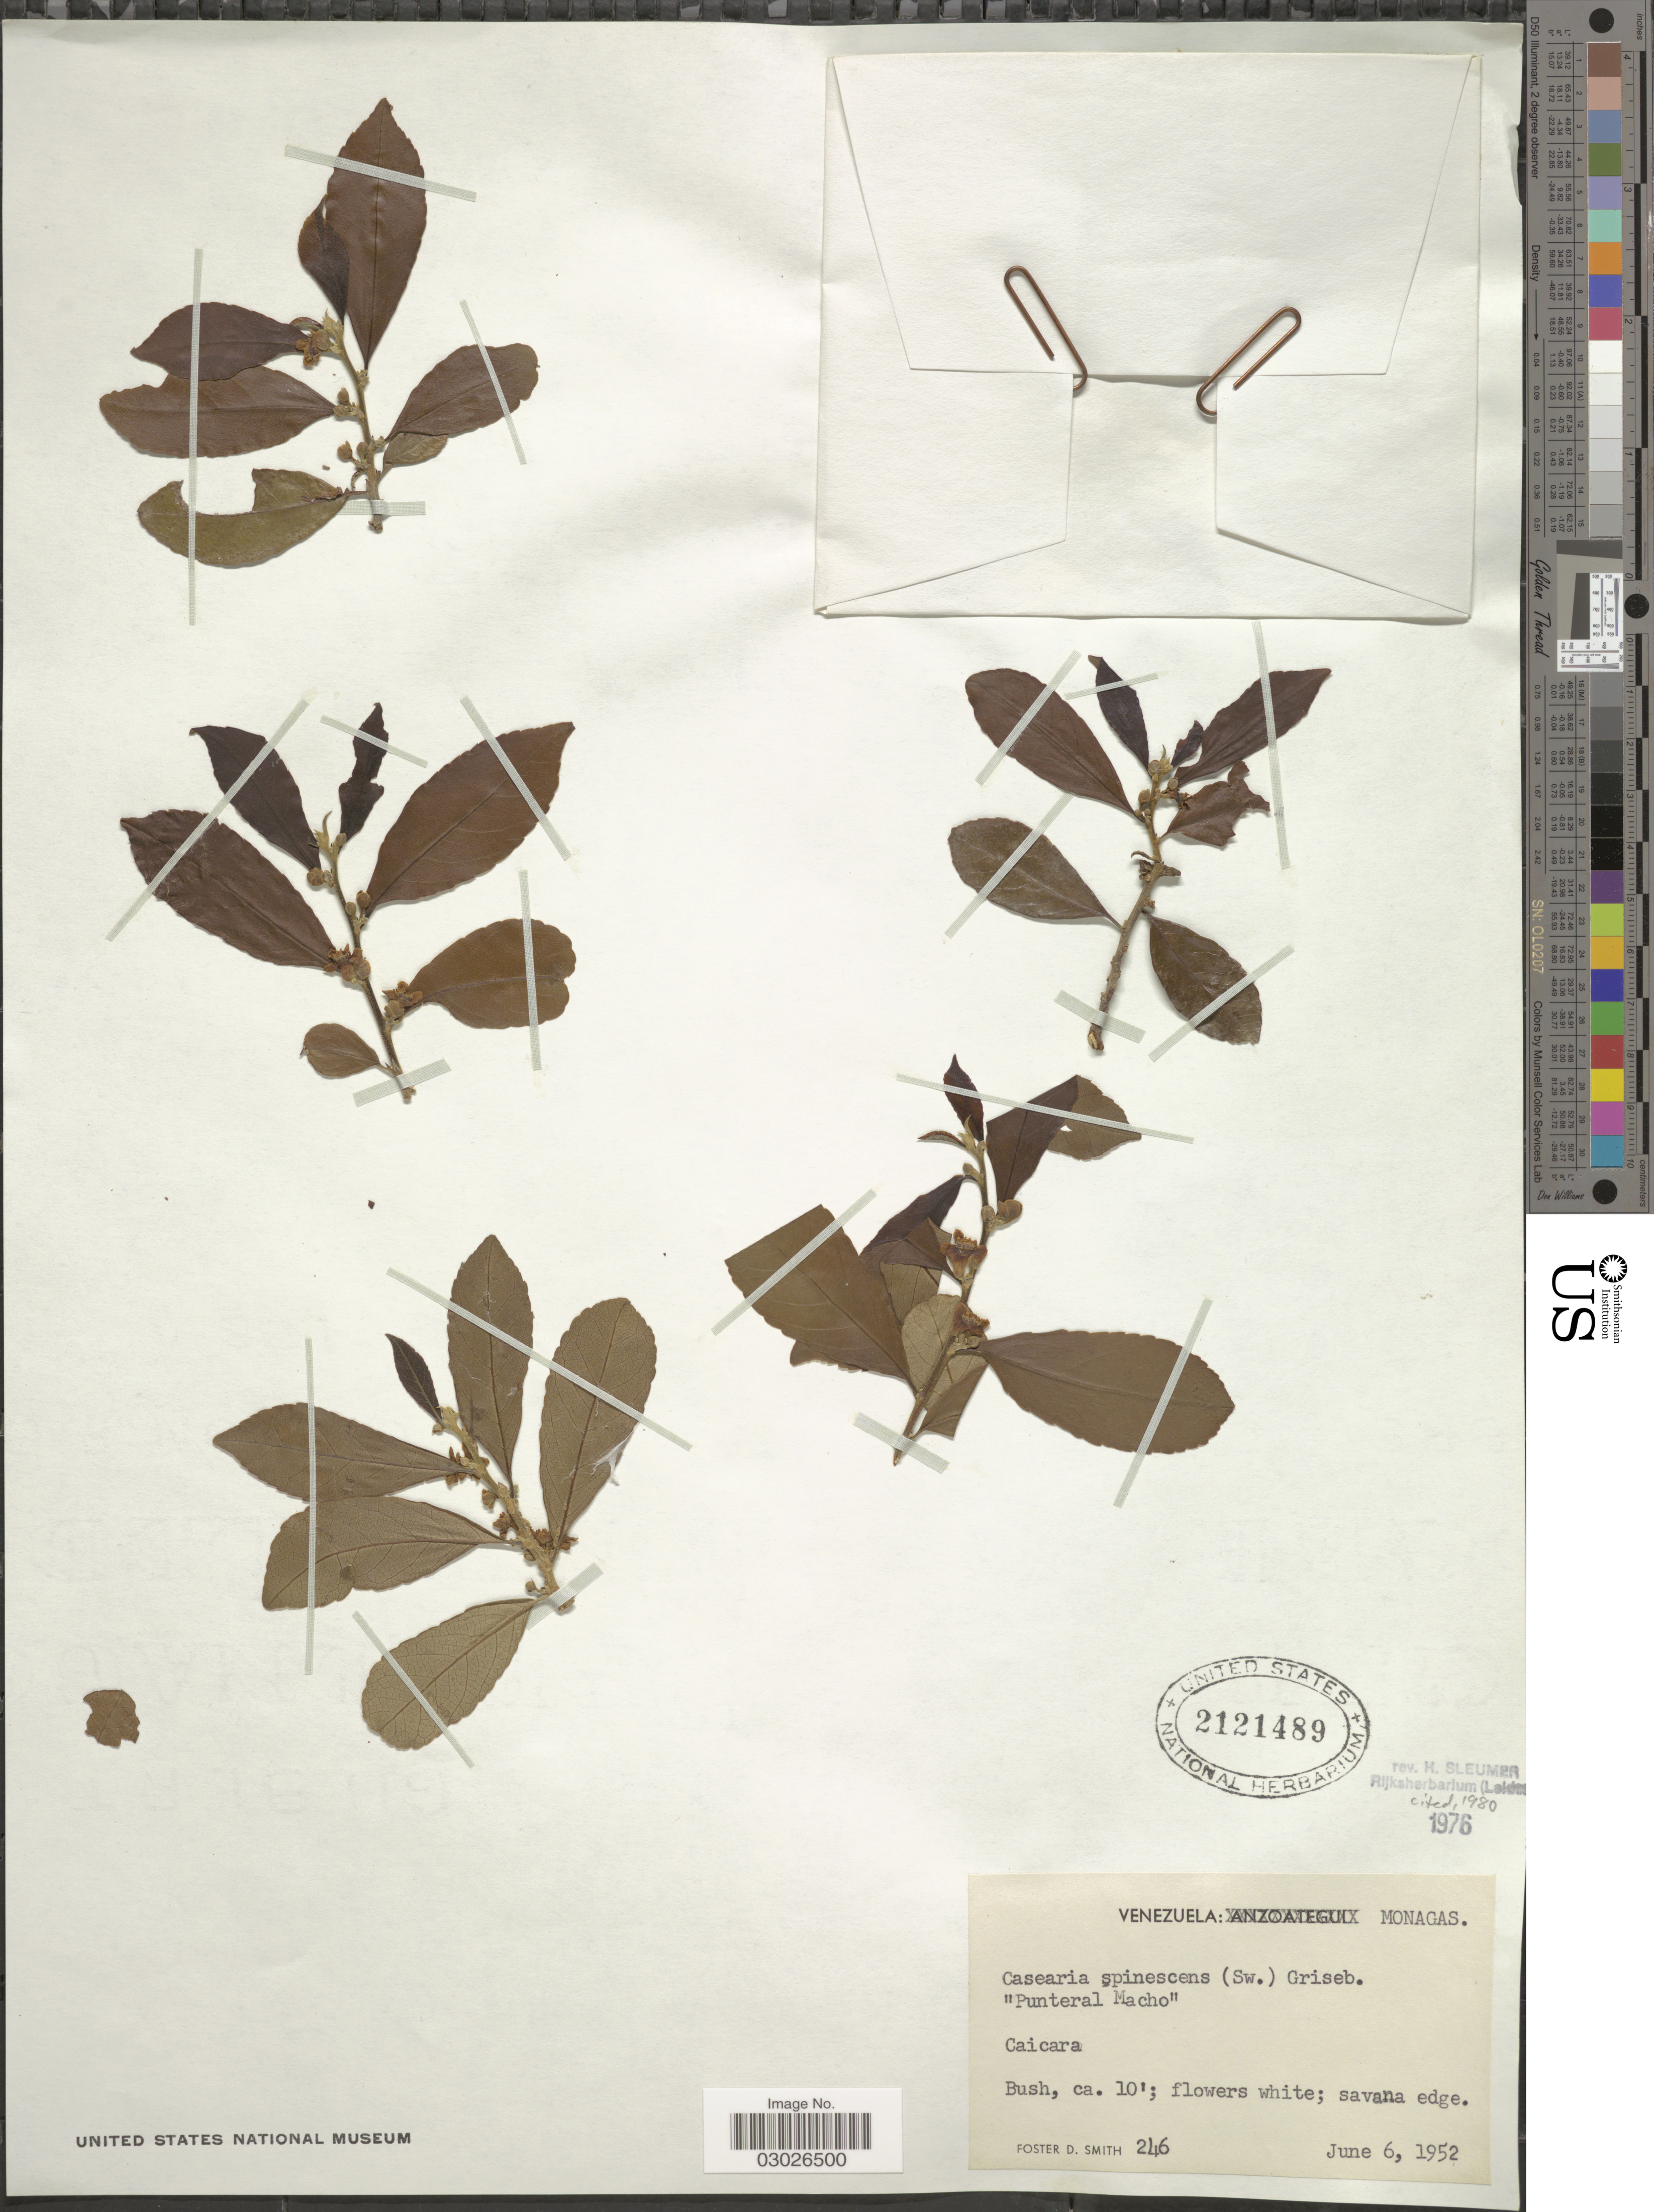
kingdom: Plantae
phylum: Tracheophyta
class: Magnoliopsida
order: Malpighiales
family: Salicaceae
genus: Casearia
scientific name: Casearia spinescens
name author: (Sw.) Griseb.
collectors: F. Smith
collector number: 246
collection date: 1952-06-06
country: Venezuela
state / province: Monagas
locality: Caicara.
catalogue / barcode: US 2121489